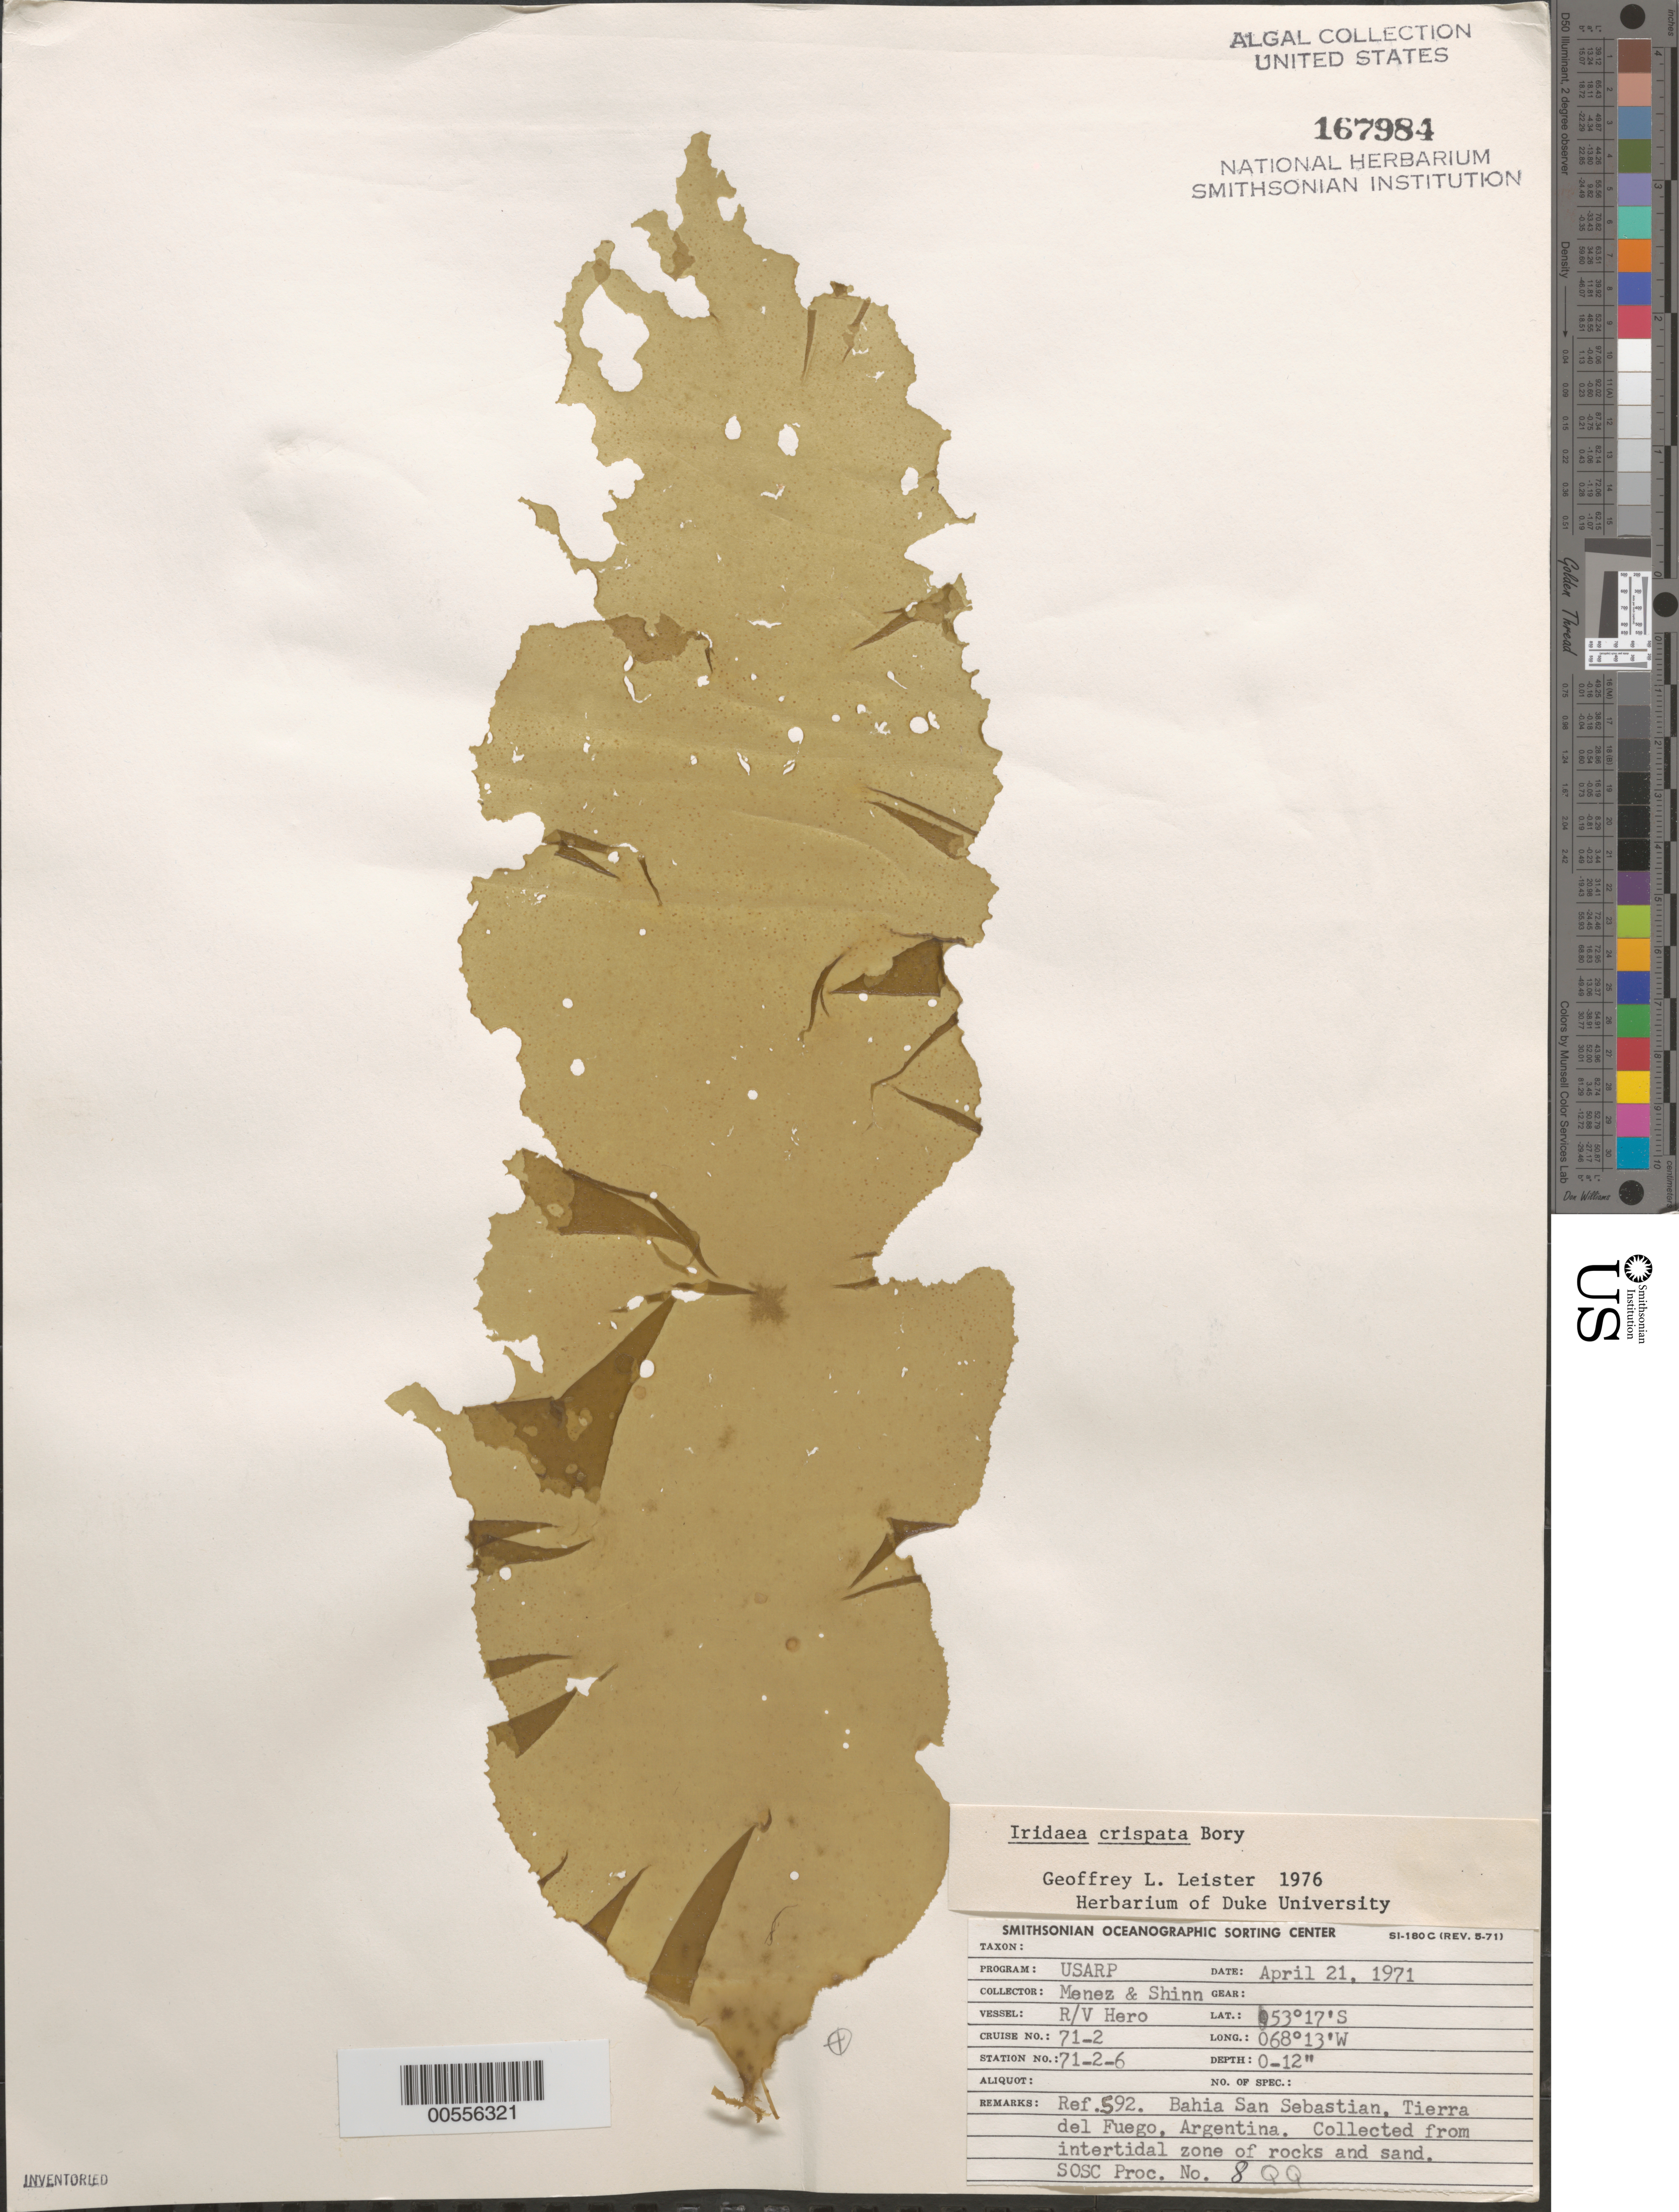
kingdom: Plantae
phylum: Rhodophyta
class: Florideophyceae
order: Gigartinales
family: Gigartinaceae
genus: Sarcothalia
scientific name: Sarcothalia crispata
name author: (Bory) Leister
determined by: Algae name updating Project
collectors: Meñez & -. Shinn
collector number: Station 71-2-6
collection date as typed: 21 Apr 1971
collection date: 1971-04-21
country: Argentina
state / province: Tierra del Fuego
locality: Bahia San Sebastian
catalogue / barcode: US 167984